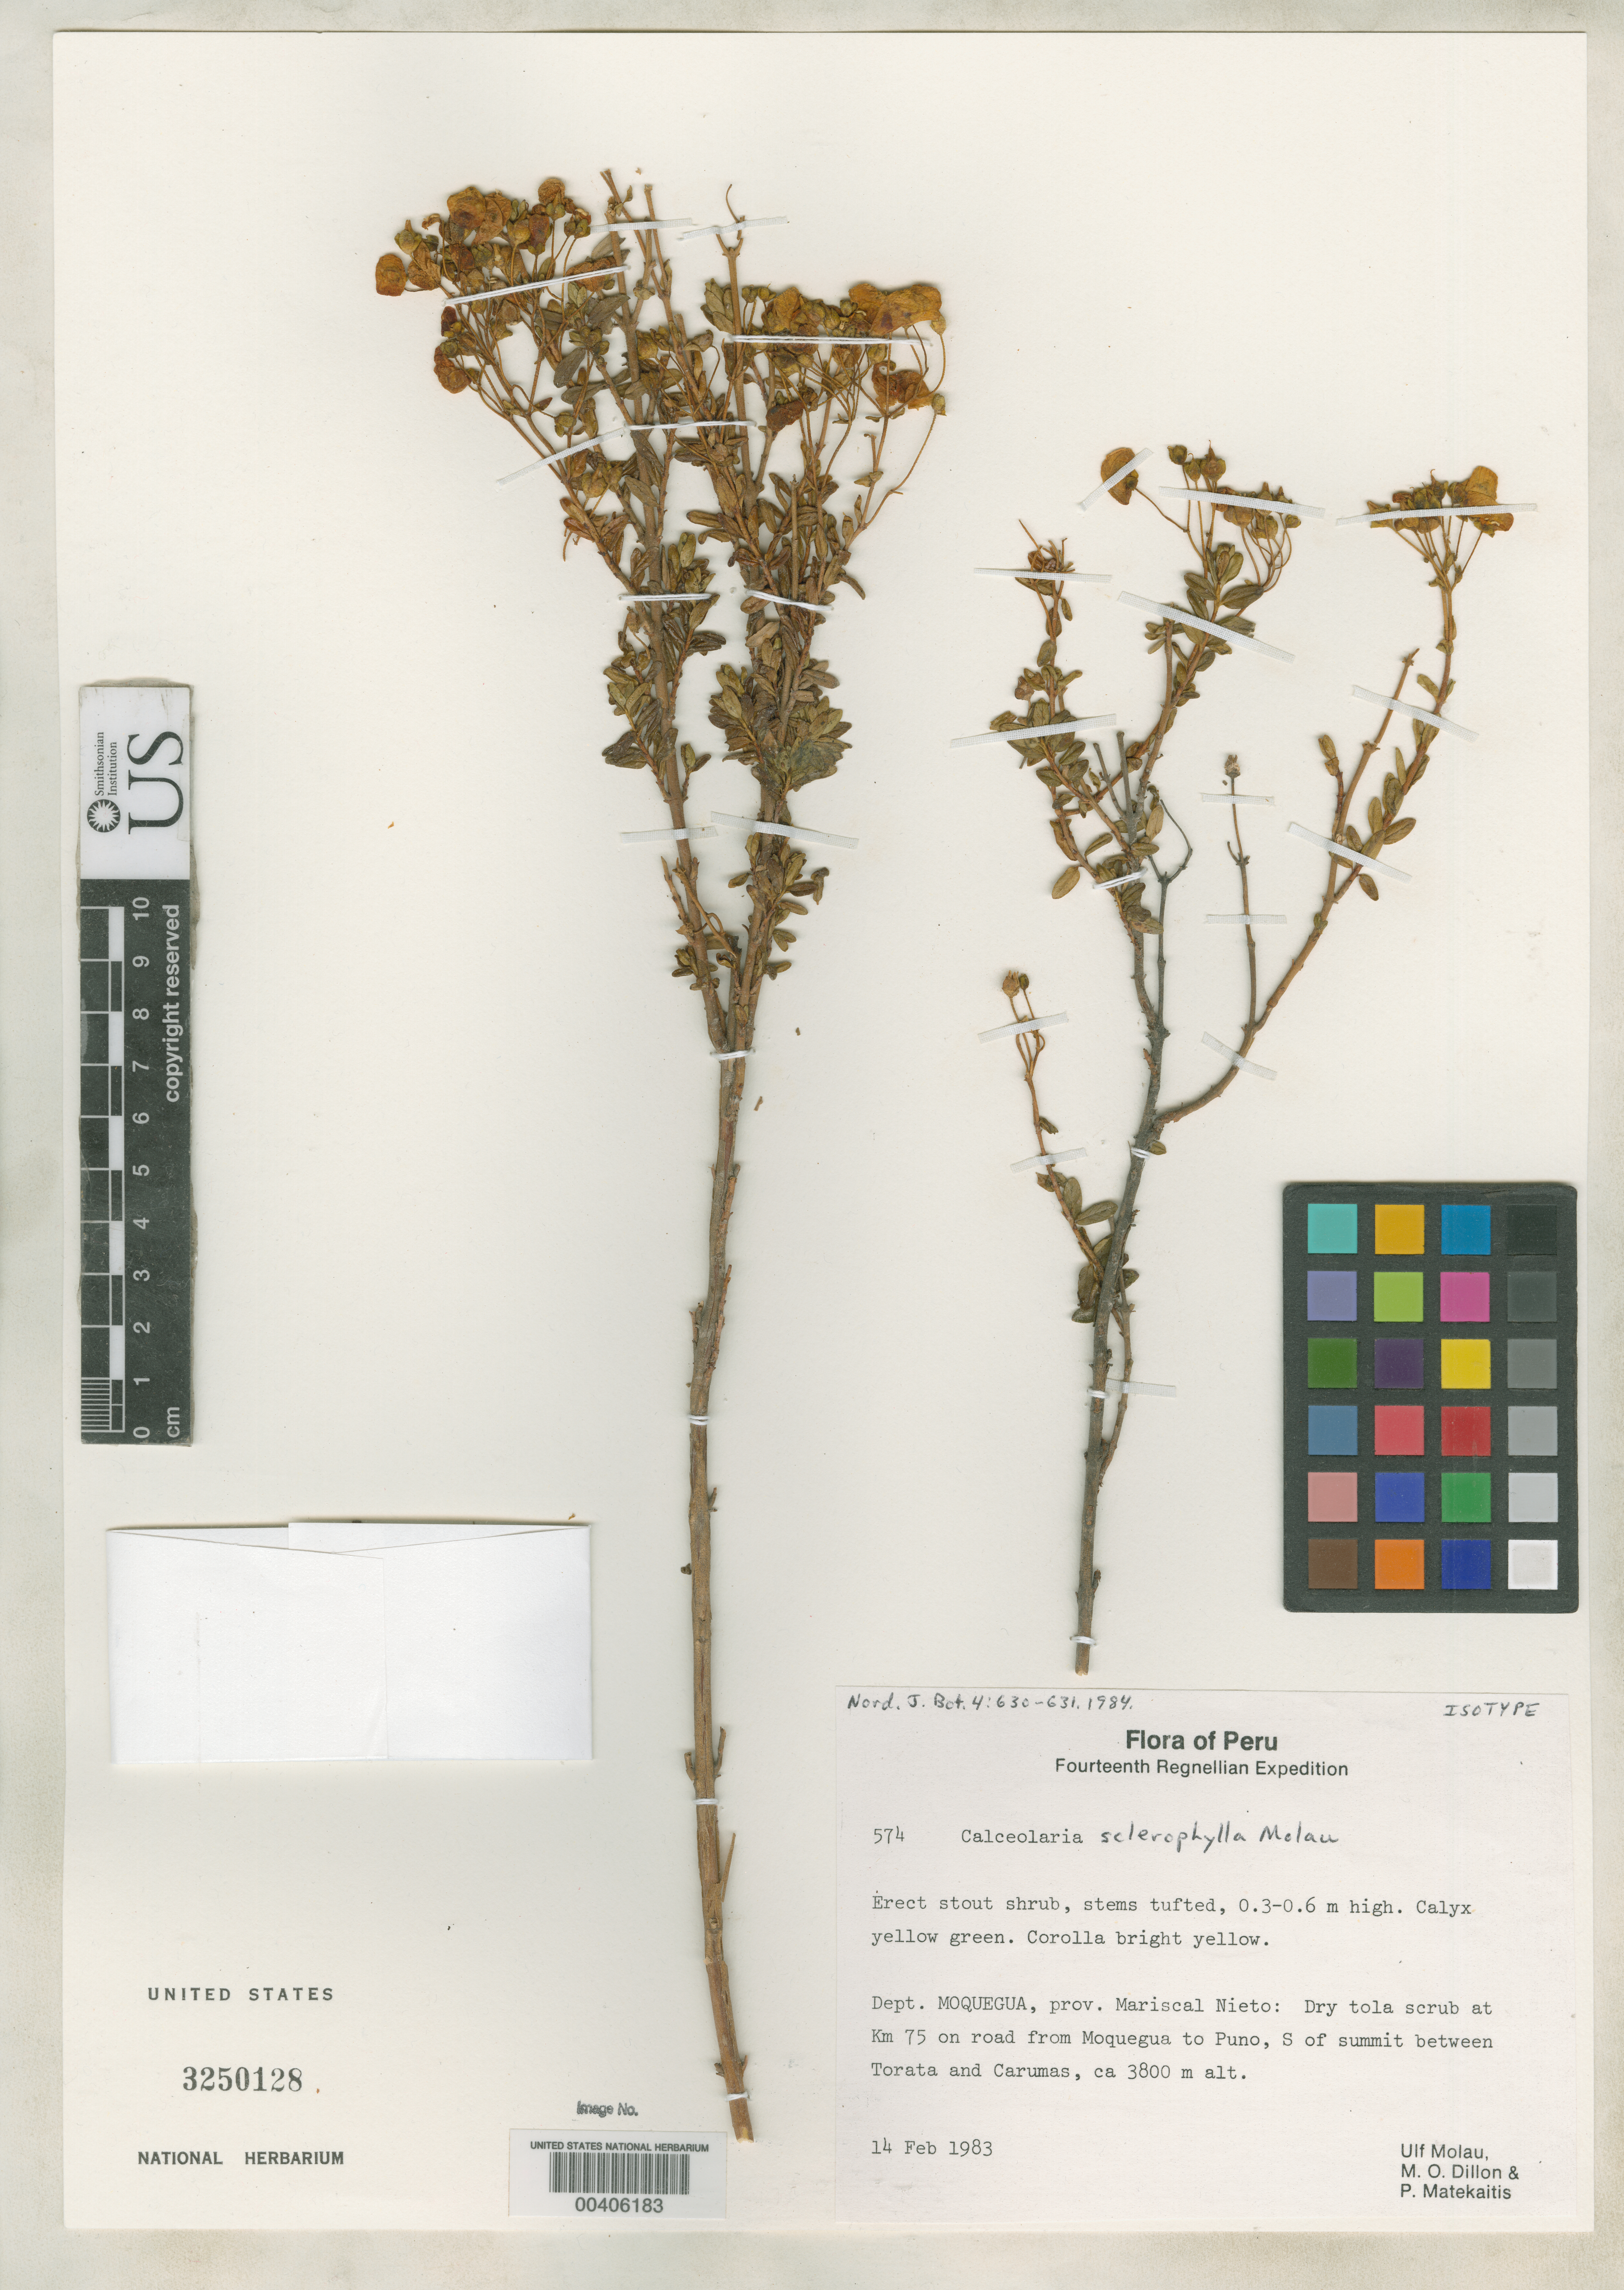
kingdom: Plantae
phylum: Tracheophyta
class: Magnoliopsida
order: Lamiales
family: Calceolariaceae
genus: Calceolaria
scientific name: Calceolaria sclerophylla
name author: Molau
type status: Isotype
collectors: U. Molau, M. O. Dillon & P. Matekaitis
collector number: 574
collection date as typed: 14 Feb 1983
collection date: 1983-02-14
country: Peru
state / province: Moquegua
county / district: Mariscal Nieto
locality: Km 75 on road from Moquegua to Puno, S of summit between Torata & Carumas.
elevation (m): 3800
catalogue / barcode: US 3250128